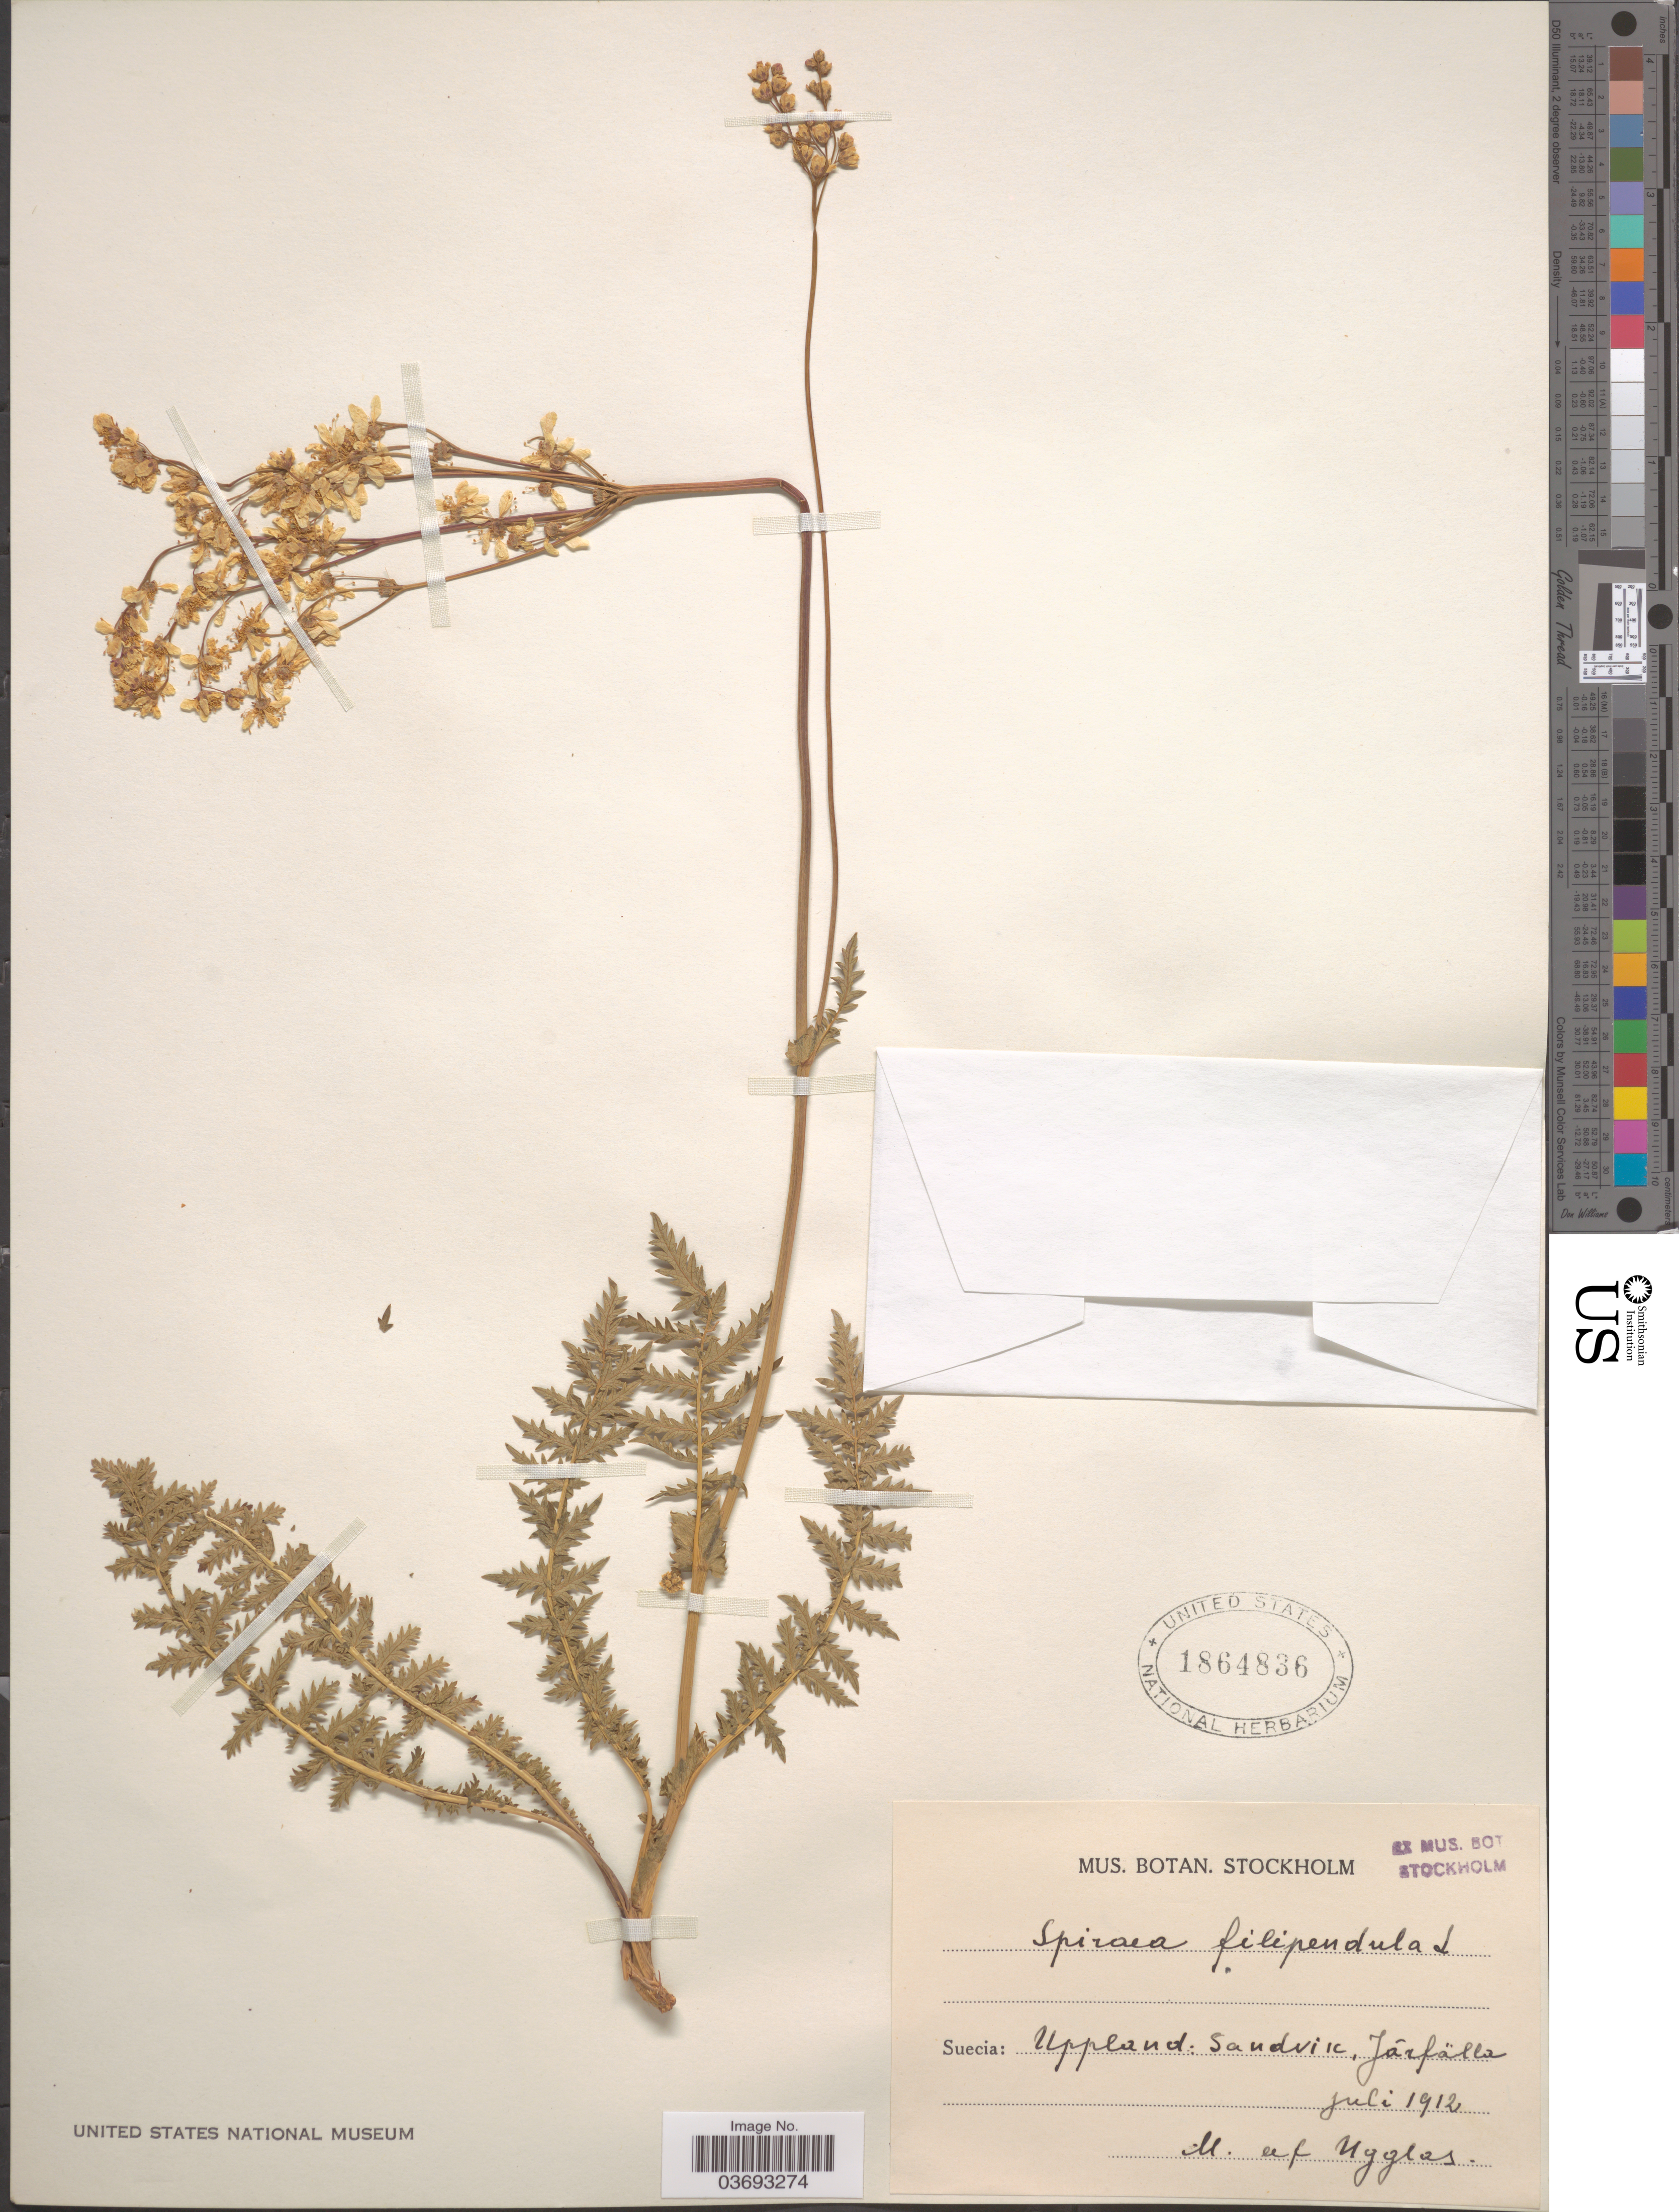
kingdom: Plantae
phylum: Tracheophyta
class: Magnoliopsida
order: Rosales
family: Rosaceae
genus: Spiraea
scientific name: Spiraea filipendula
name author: L.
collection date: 1912-07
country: Sweden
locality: Uppland: Sandvik, Járfälla.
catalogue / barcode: US 1864836